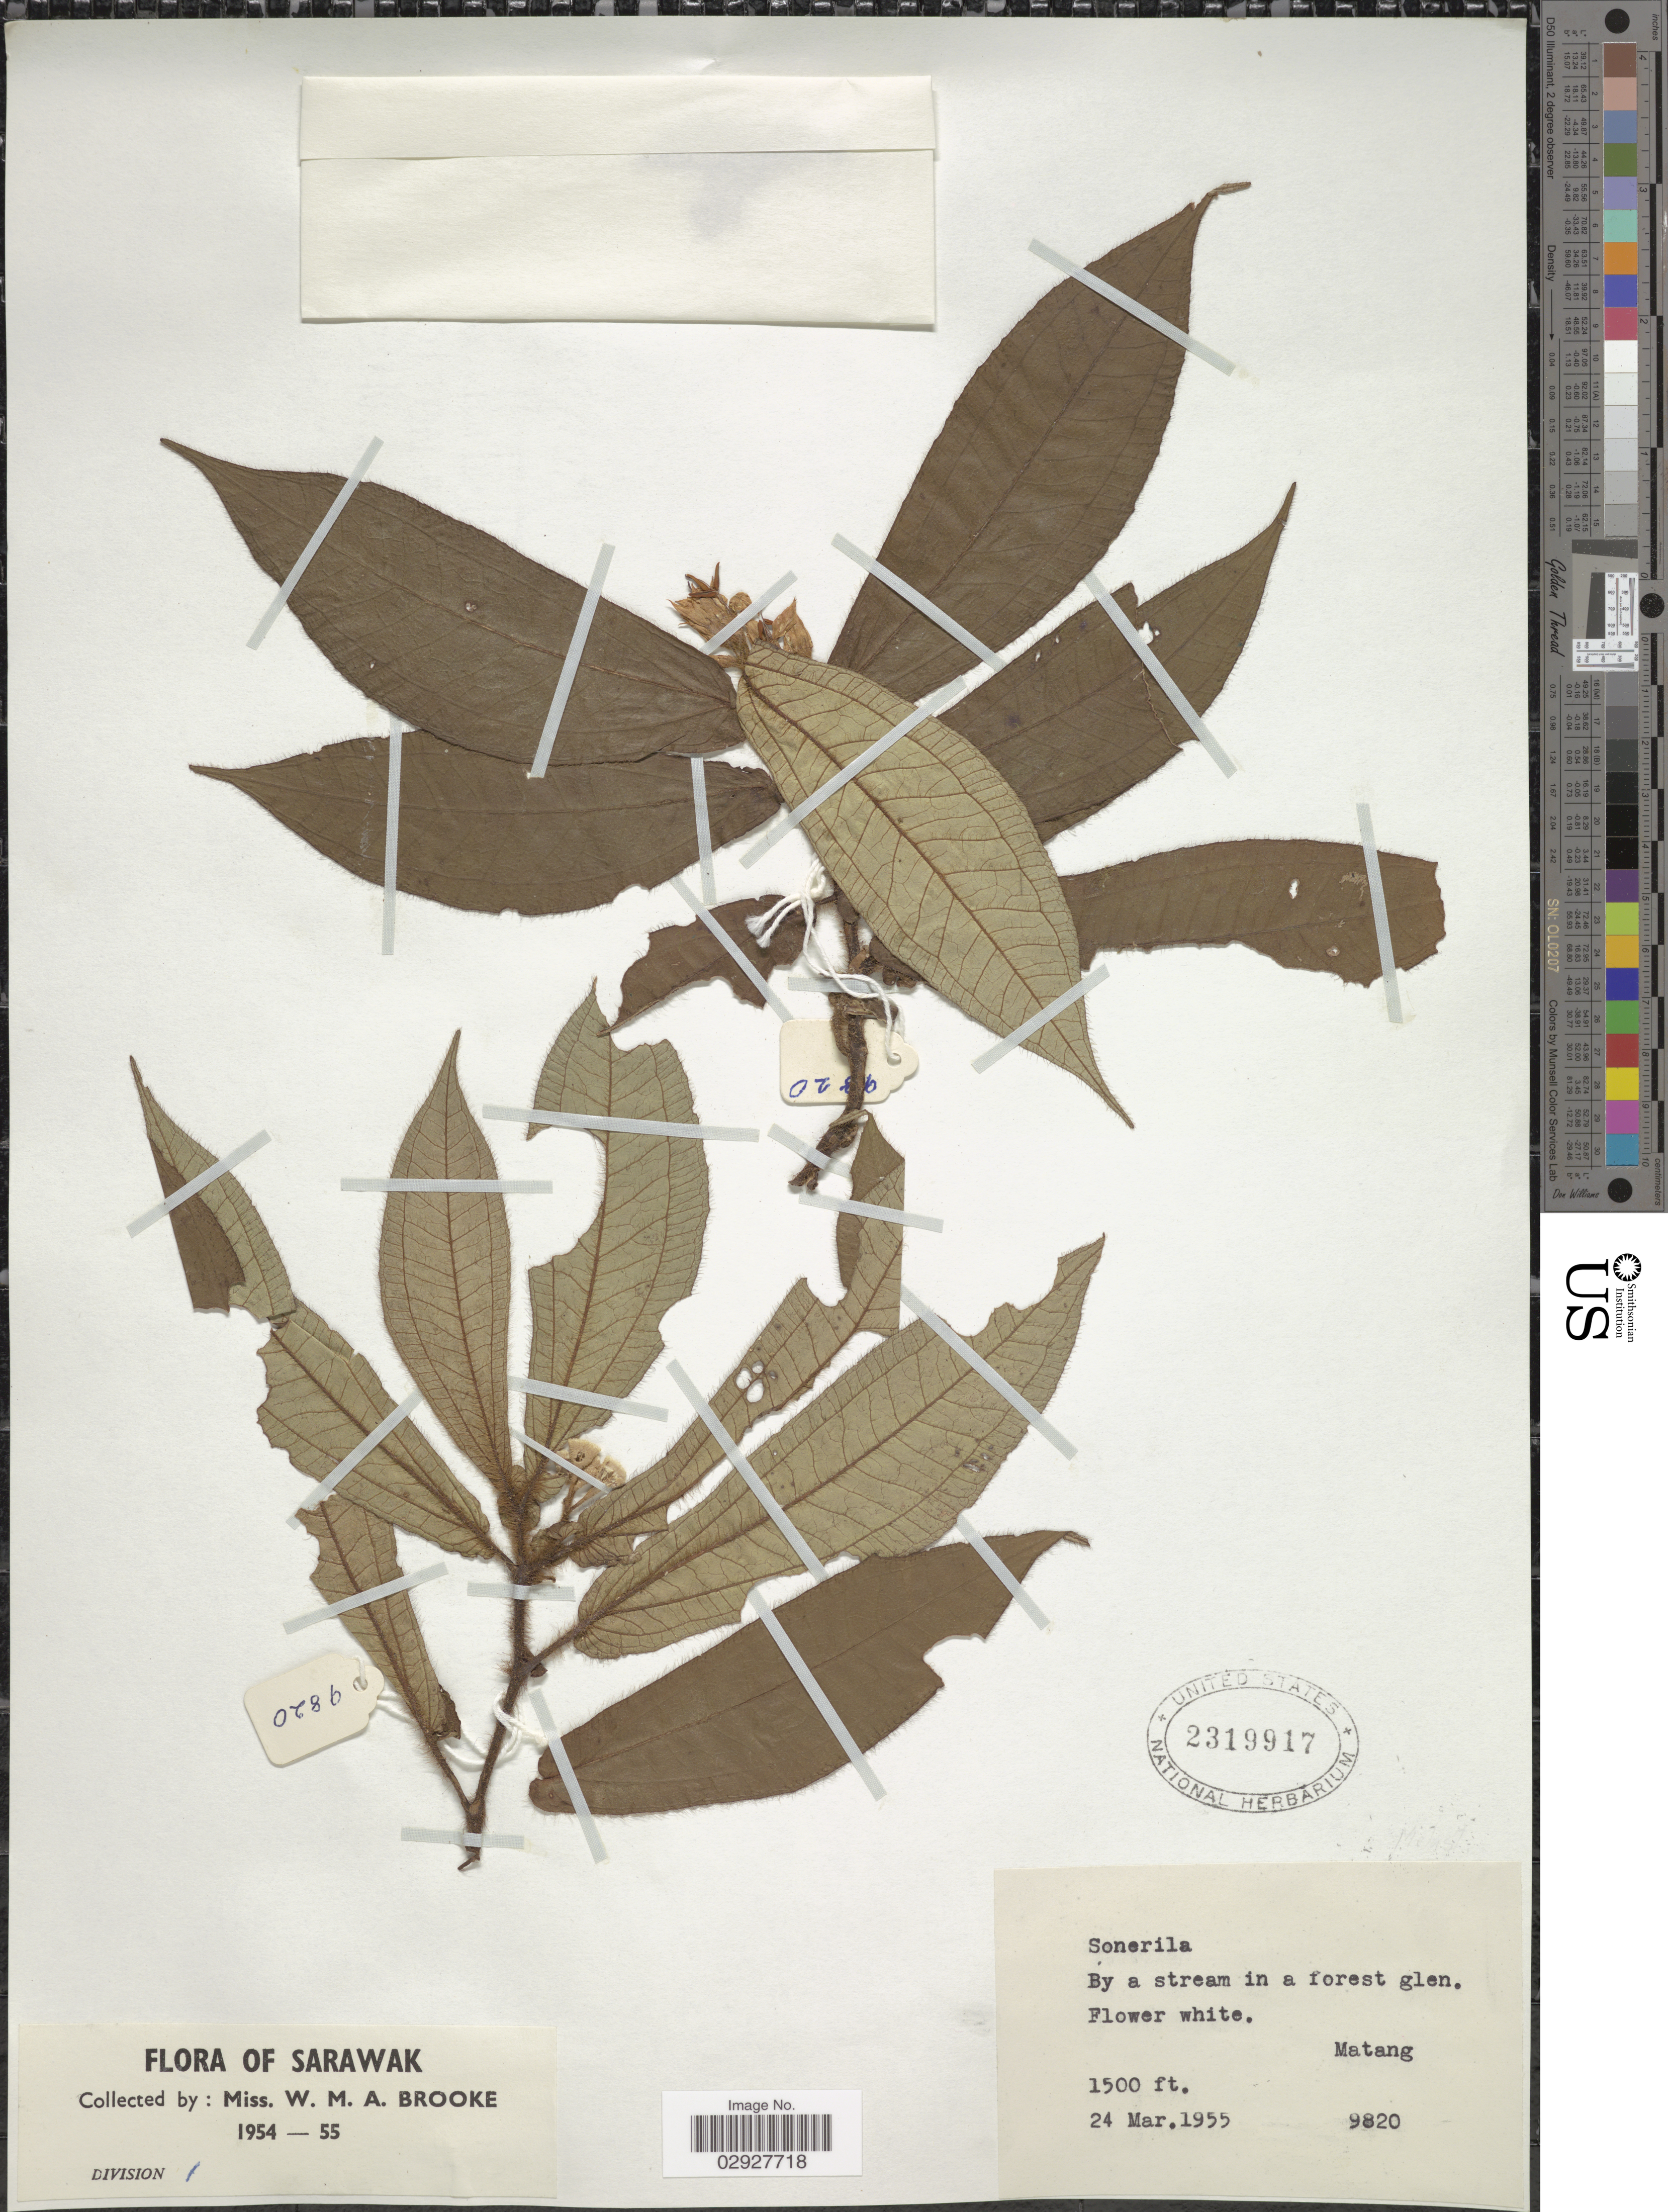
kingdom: Plantae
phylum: Tracheophyta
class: Magnoliopsida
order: Myrtales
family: Melastomataceae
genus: Sonerila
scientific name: Sonerila sp.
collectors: W. Brooke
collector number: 9820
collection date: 1955-03-24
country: Malaysia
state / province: Sarawak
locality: Matang.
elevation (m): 457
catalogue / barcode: US 2319917